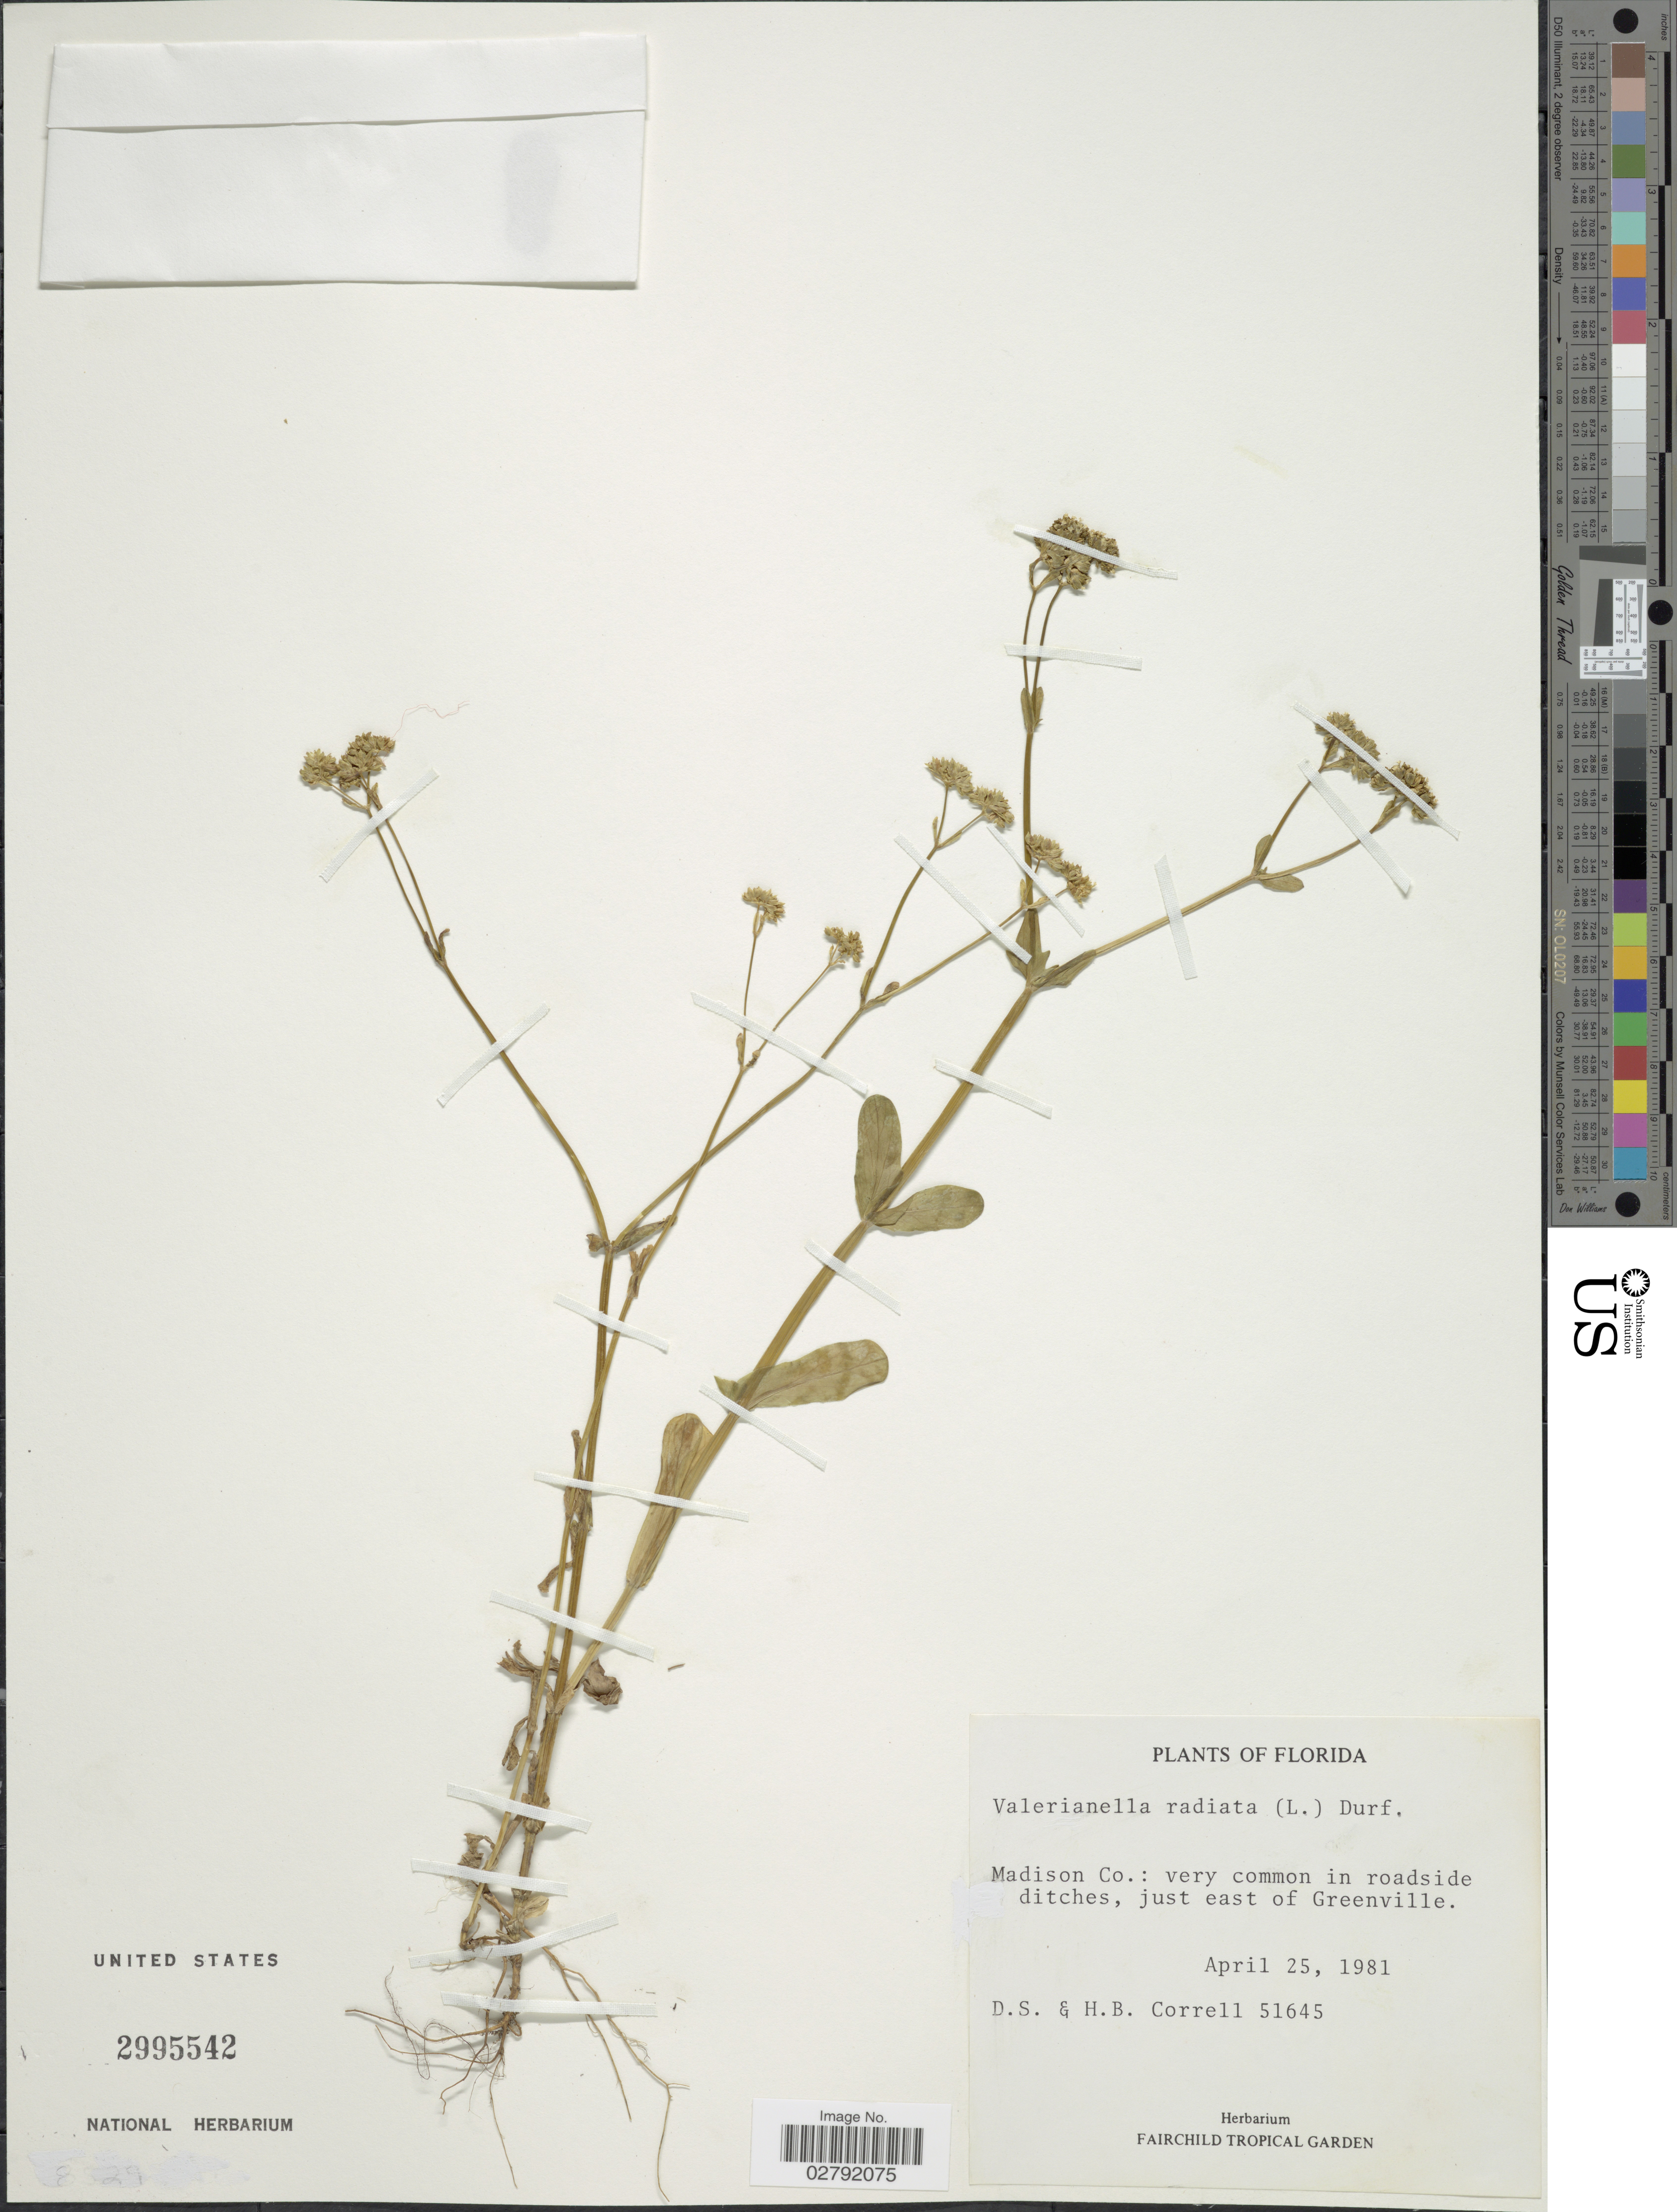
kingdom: Plantae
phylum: Tracheophyta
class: Magnoliopsida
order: Dipsacales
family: Caprifoliaceae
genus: Valerianella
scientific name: Valerianella radiata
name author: (L.) Dufr.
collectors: D. S. Correll & H. Correll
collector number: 51645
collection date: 1981-04-25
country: United States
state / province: Florida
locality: Madison Co.: very common in roadside ditches, just east of Greenville.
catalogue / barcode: US 2995542